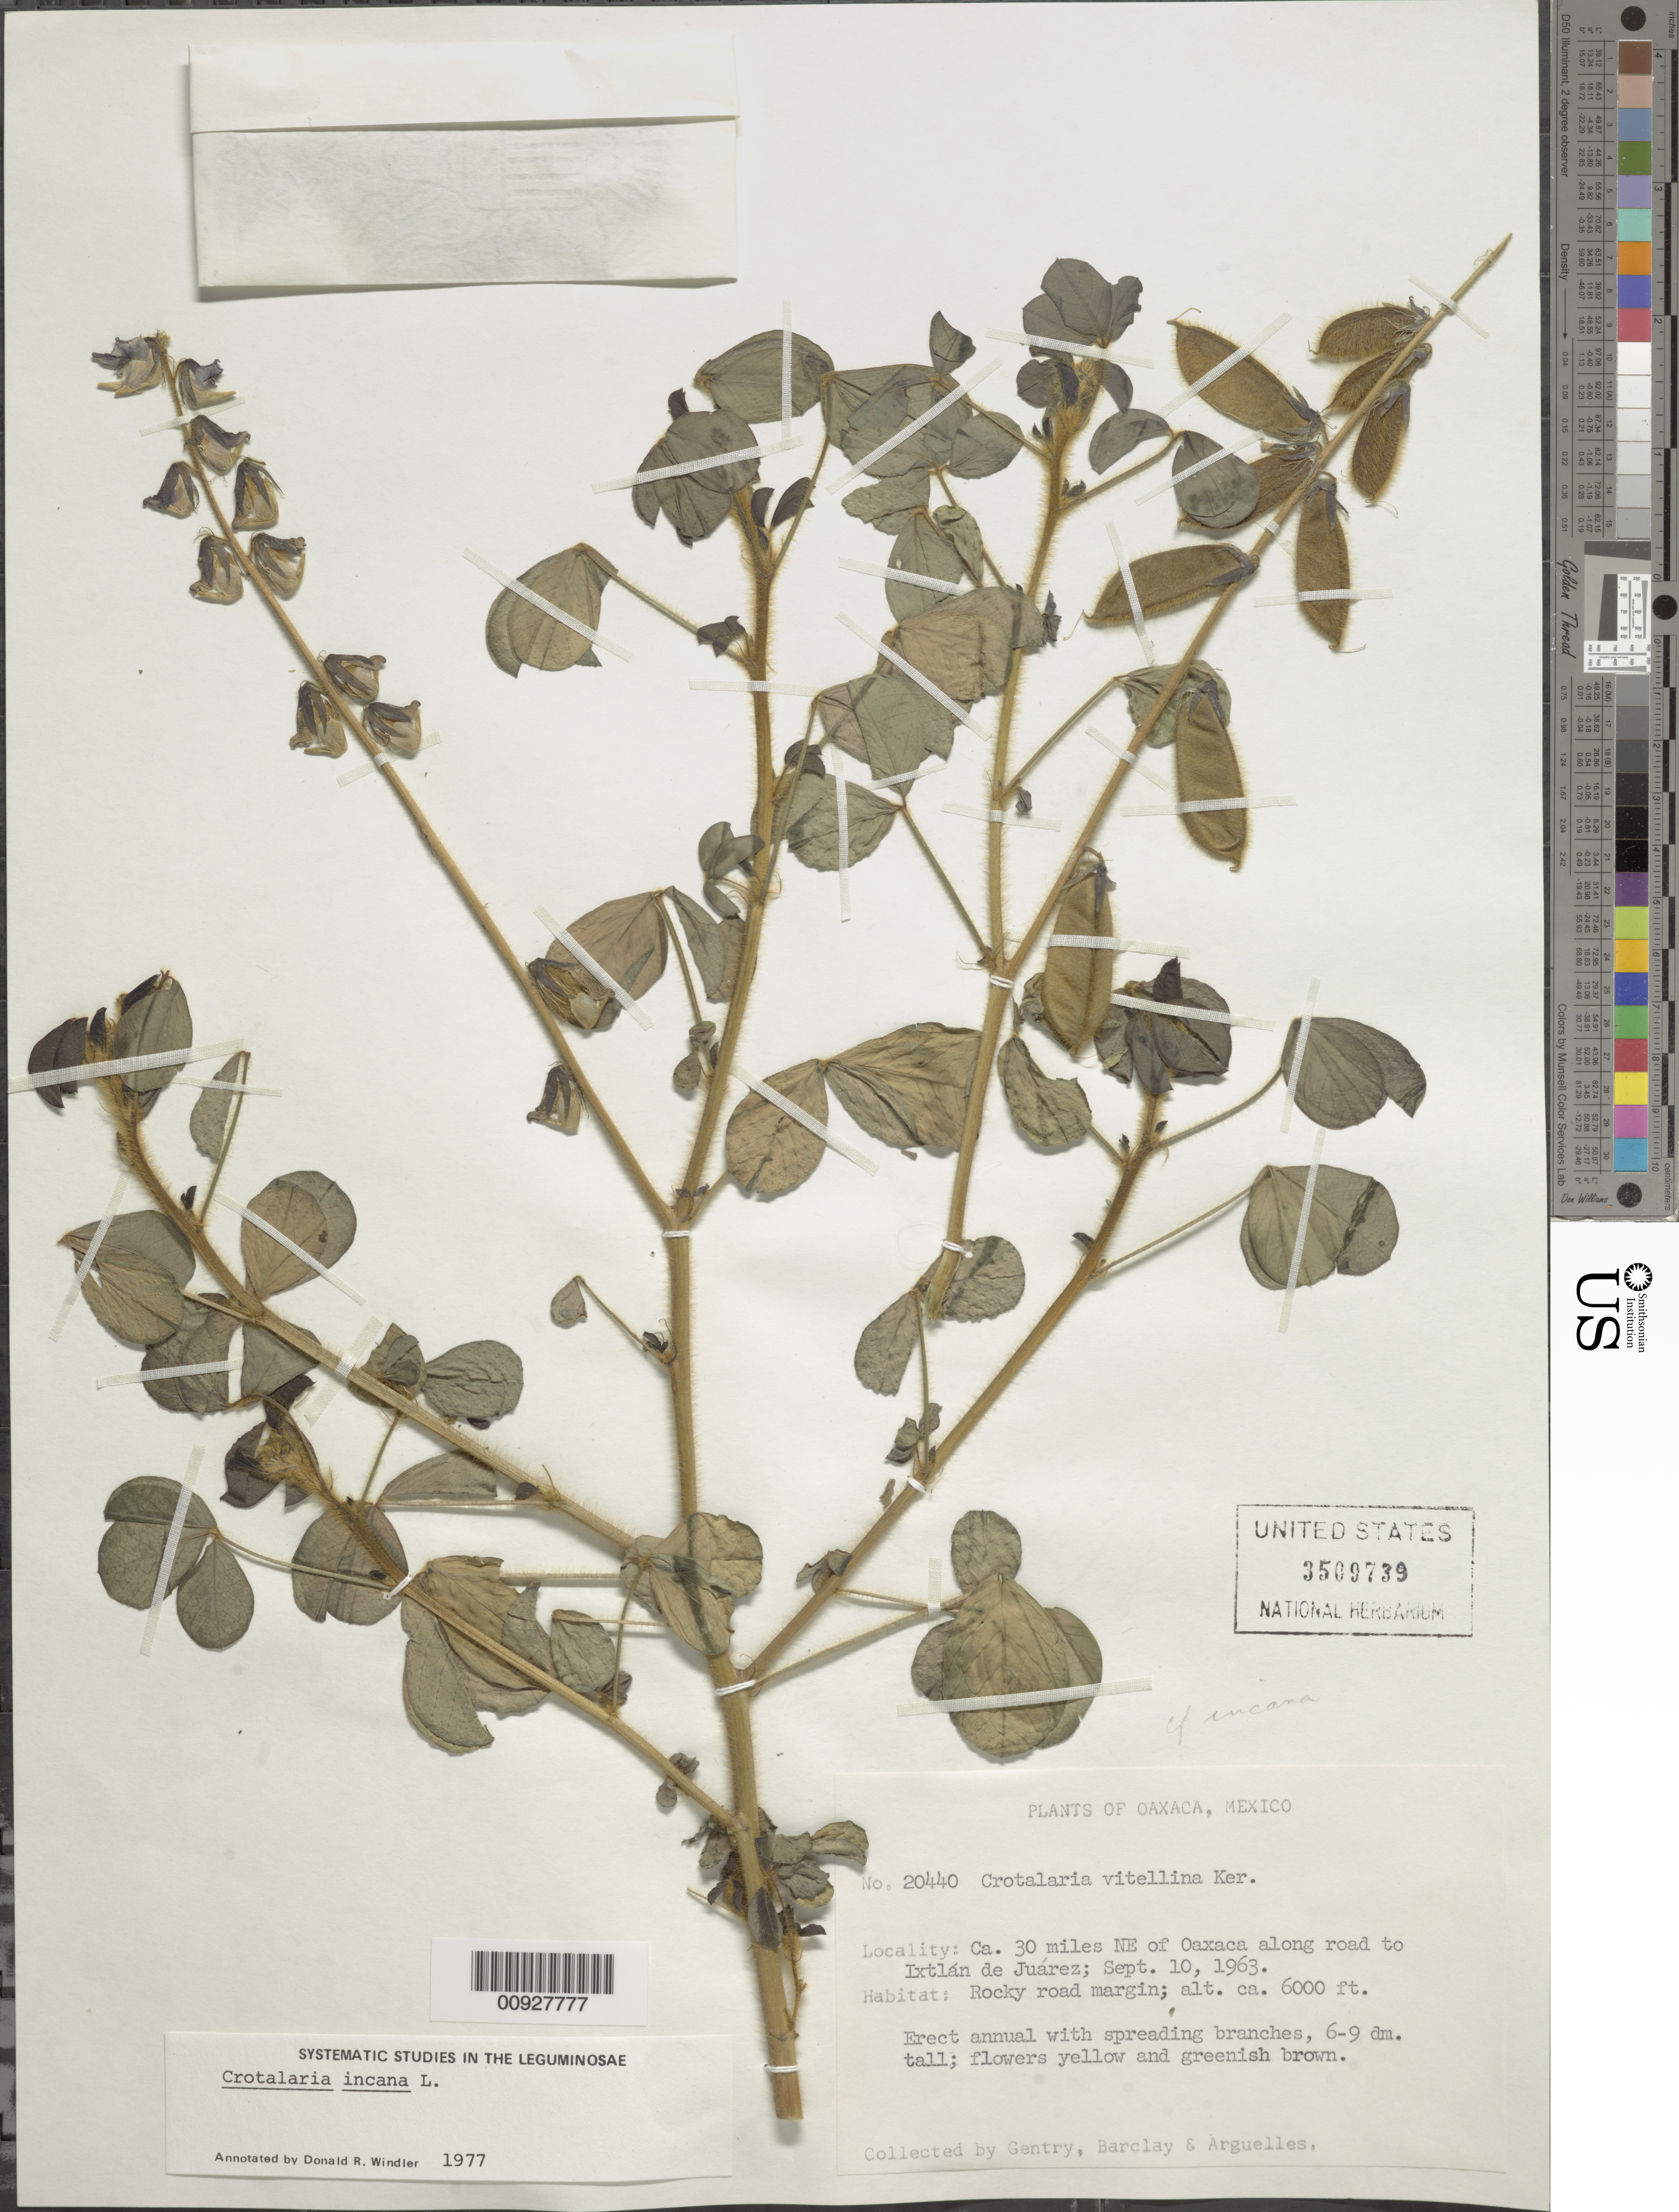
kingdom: Plantae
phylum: Tracheophyta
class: Magnoliopsida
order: Fabales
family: Fabaceae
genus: Crotalaria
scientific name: Crotalaria incana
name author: L.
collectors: Gentry, --, -- Barclay & Arguelles, --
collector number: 20440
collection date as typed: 10 Sep 1963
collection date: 1963-09-10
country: Mexico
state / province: Oaxaca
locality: Ca. 30 miles NE of Oaxaca along road to Ixtlán de Juárez.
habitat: Rocky road margin.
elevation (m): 1829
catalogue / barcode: US 3509739